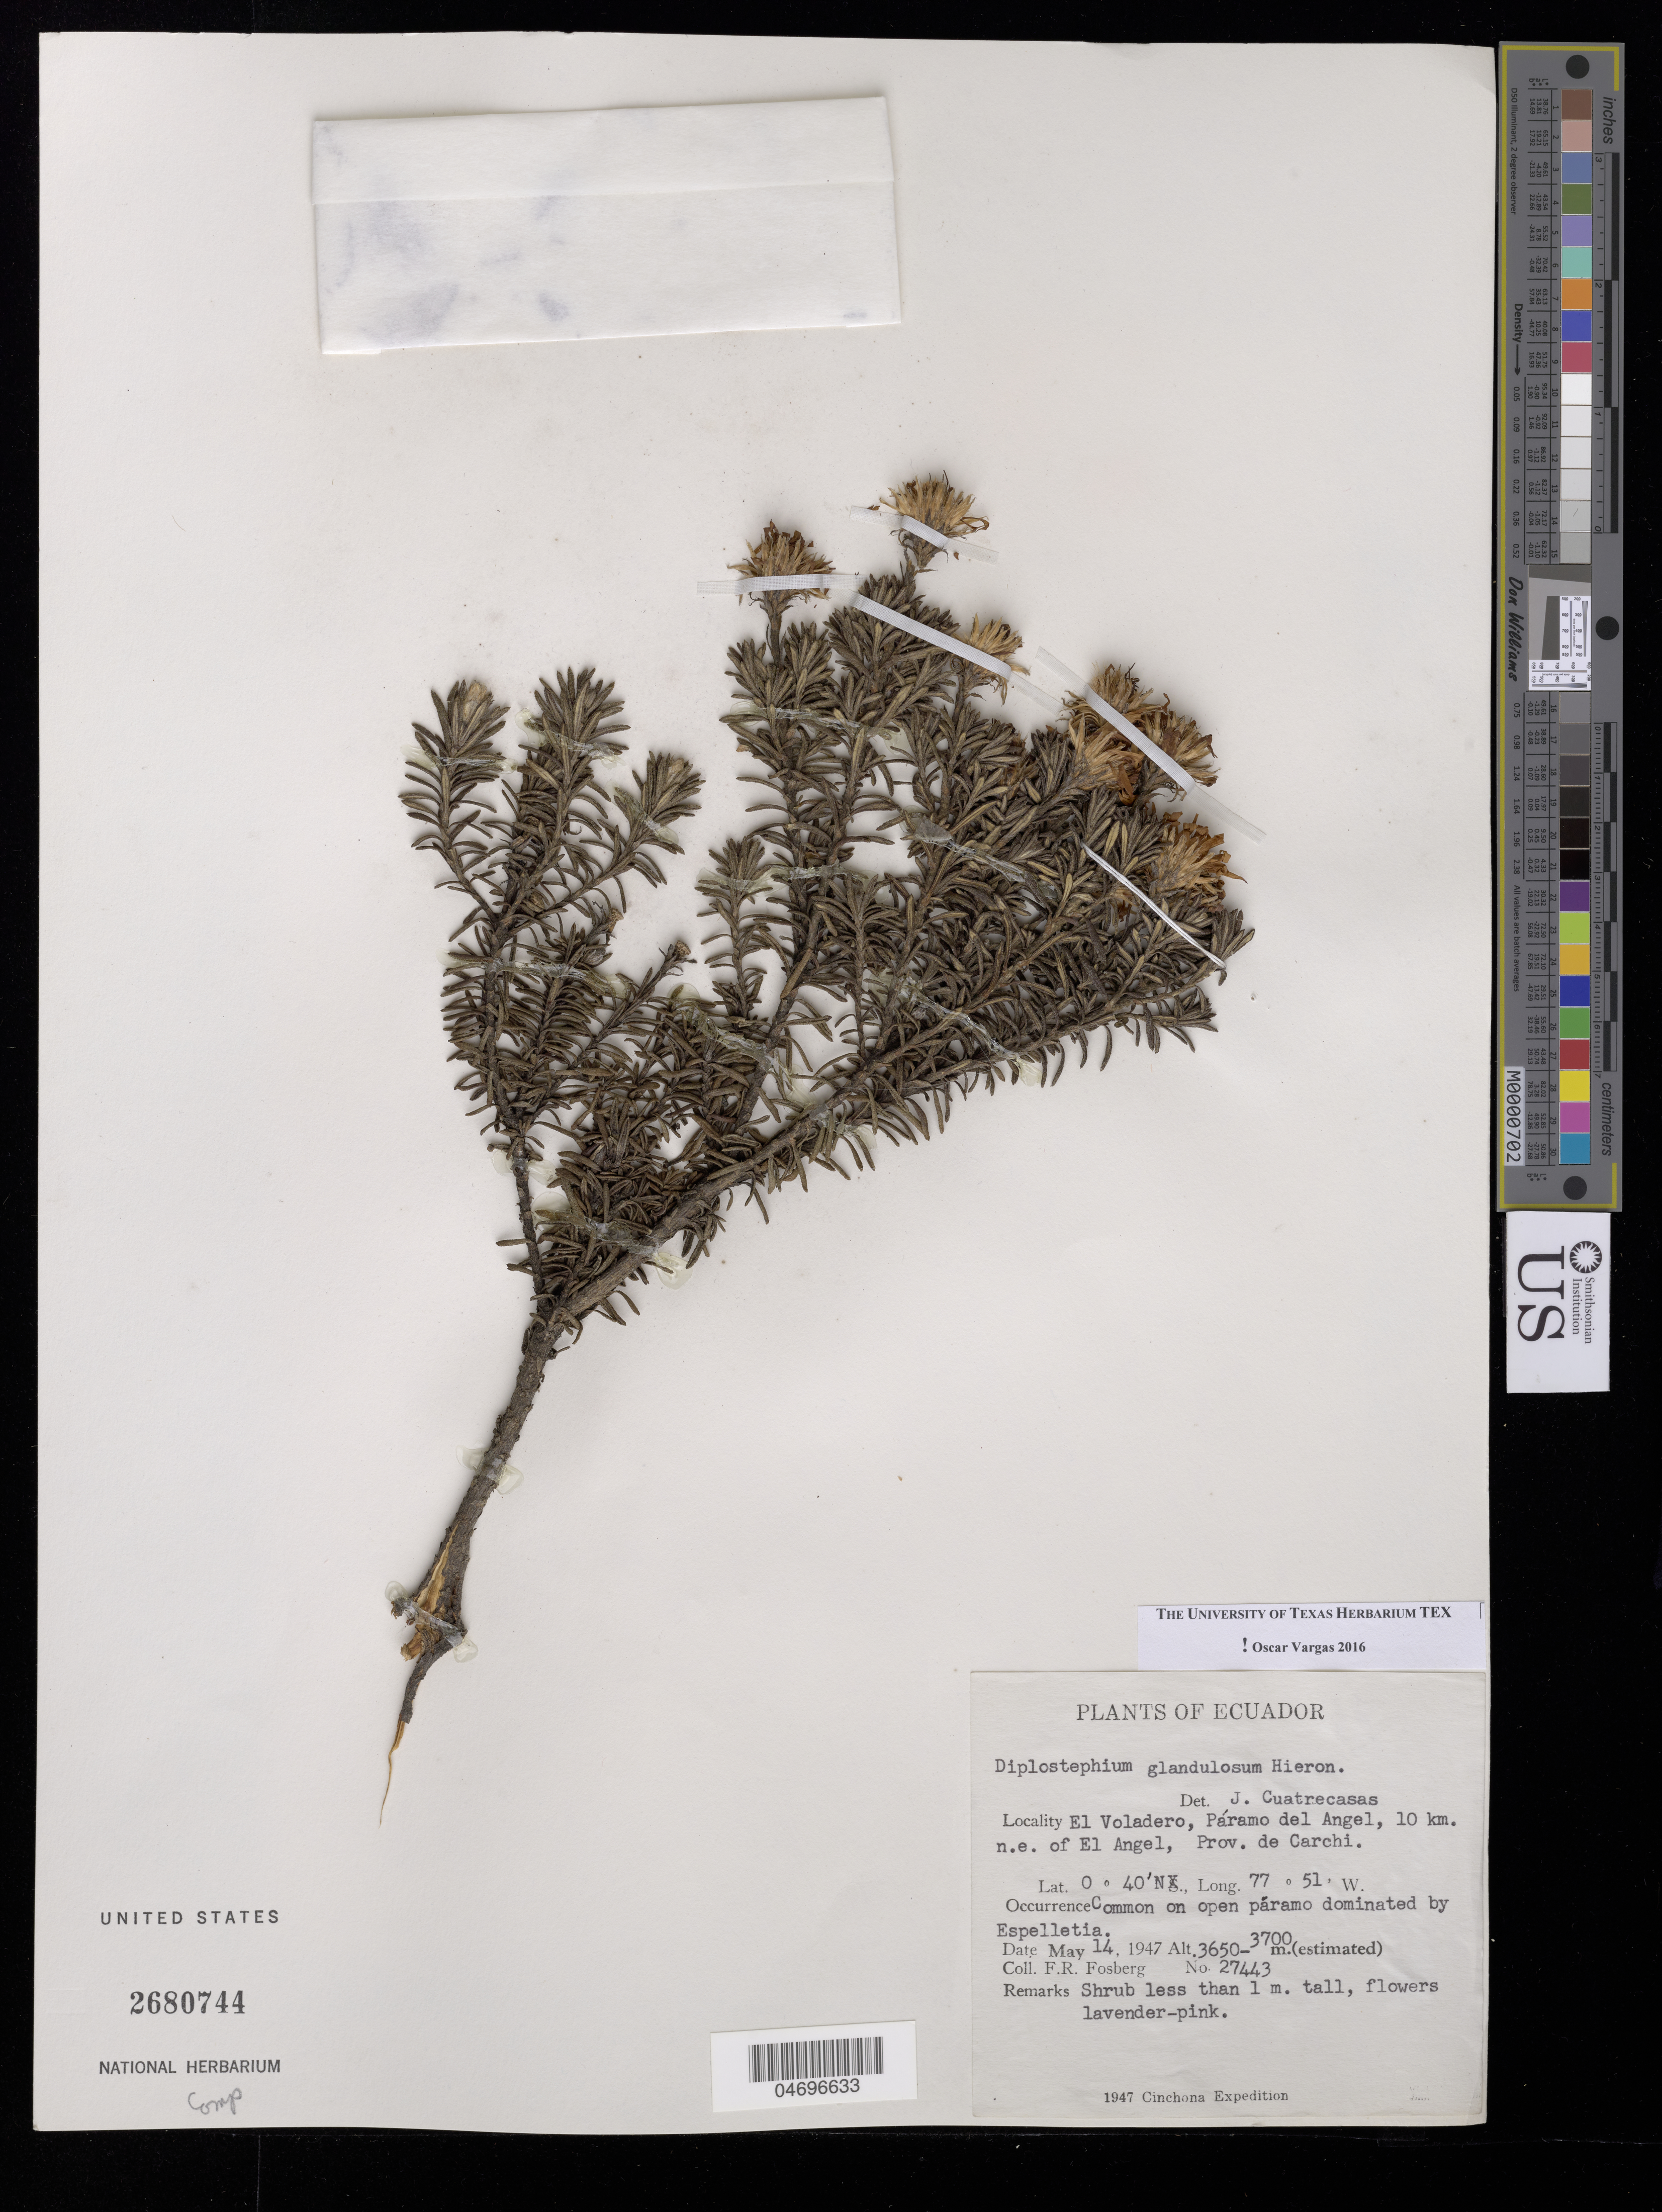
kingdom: Plantae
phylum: Tracheophyta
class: Magnoliopsida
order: Asterales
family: Asteraceae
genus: Diplostephium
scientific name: Diplostephium glandulosum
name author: Hieron.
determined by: Vargas, Oscar M.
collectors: F. R. Fosberg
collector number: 27443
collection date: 1947-05-14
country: Ecuador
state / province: Carchi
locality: Páramo del Ángel. El Voladero, 10 km NE of El Ángel.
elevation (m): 3650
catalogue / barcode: US 2680744